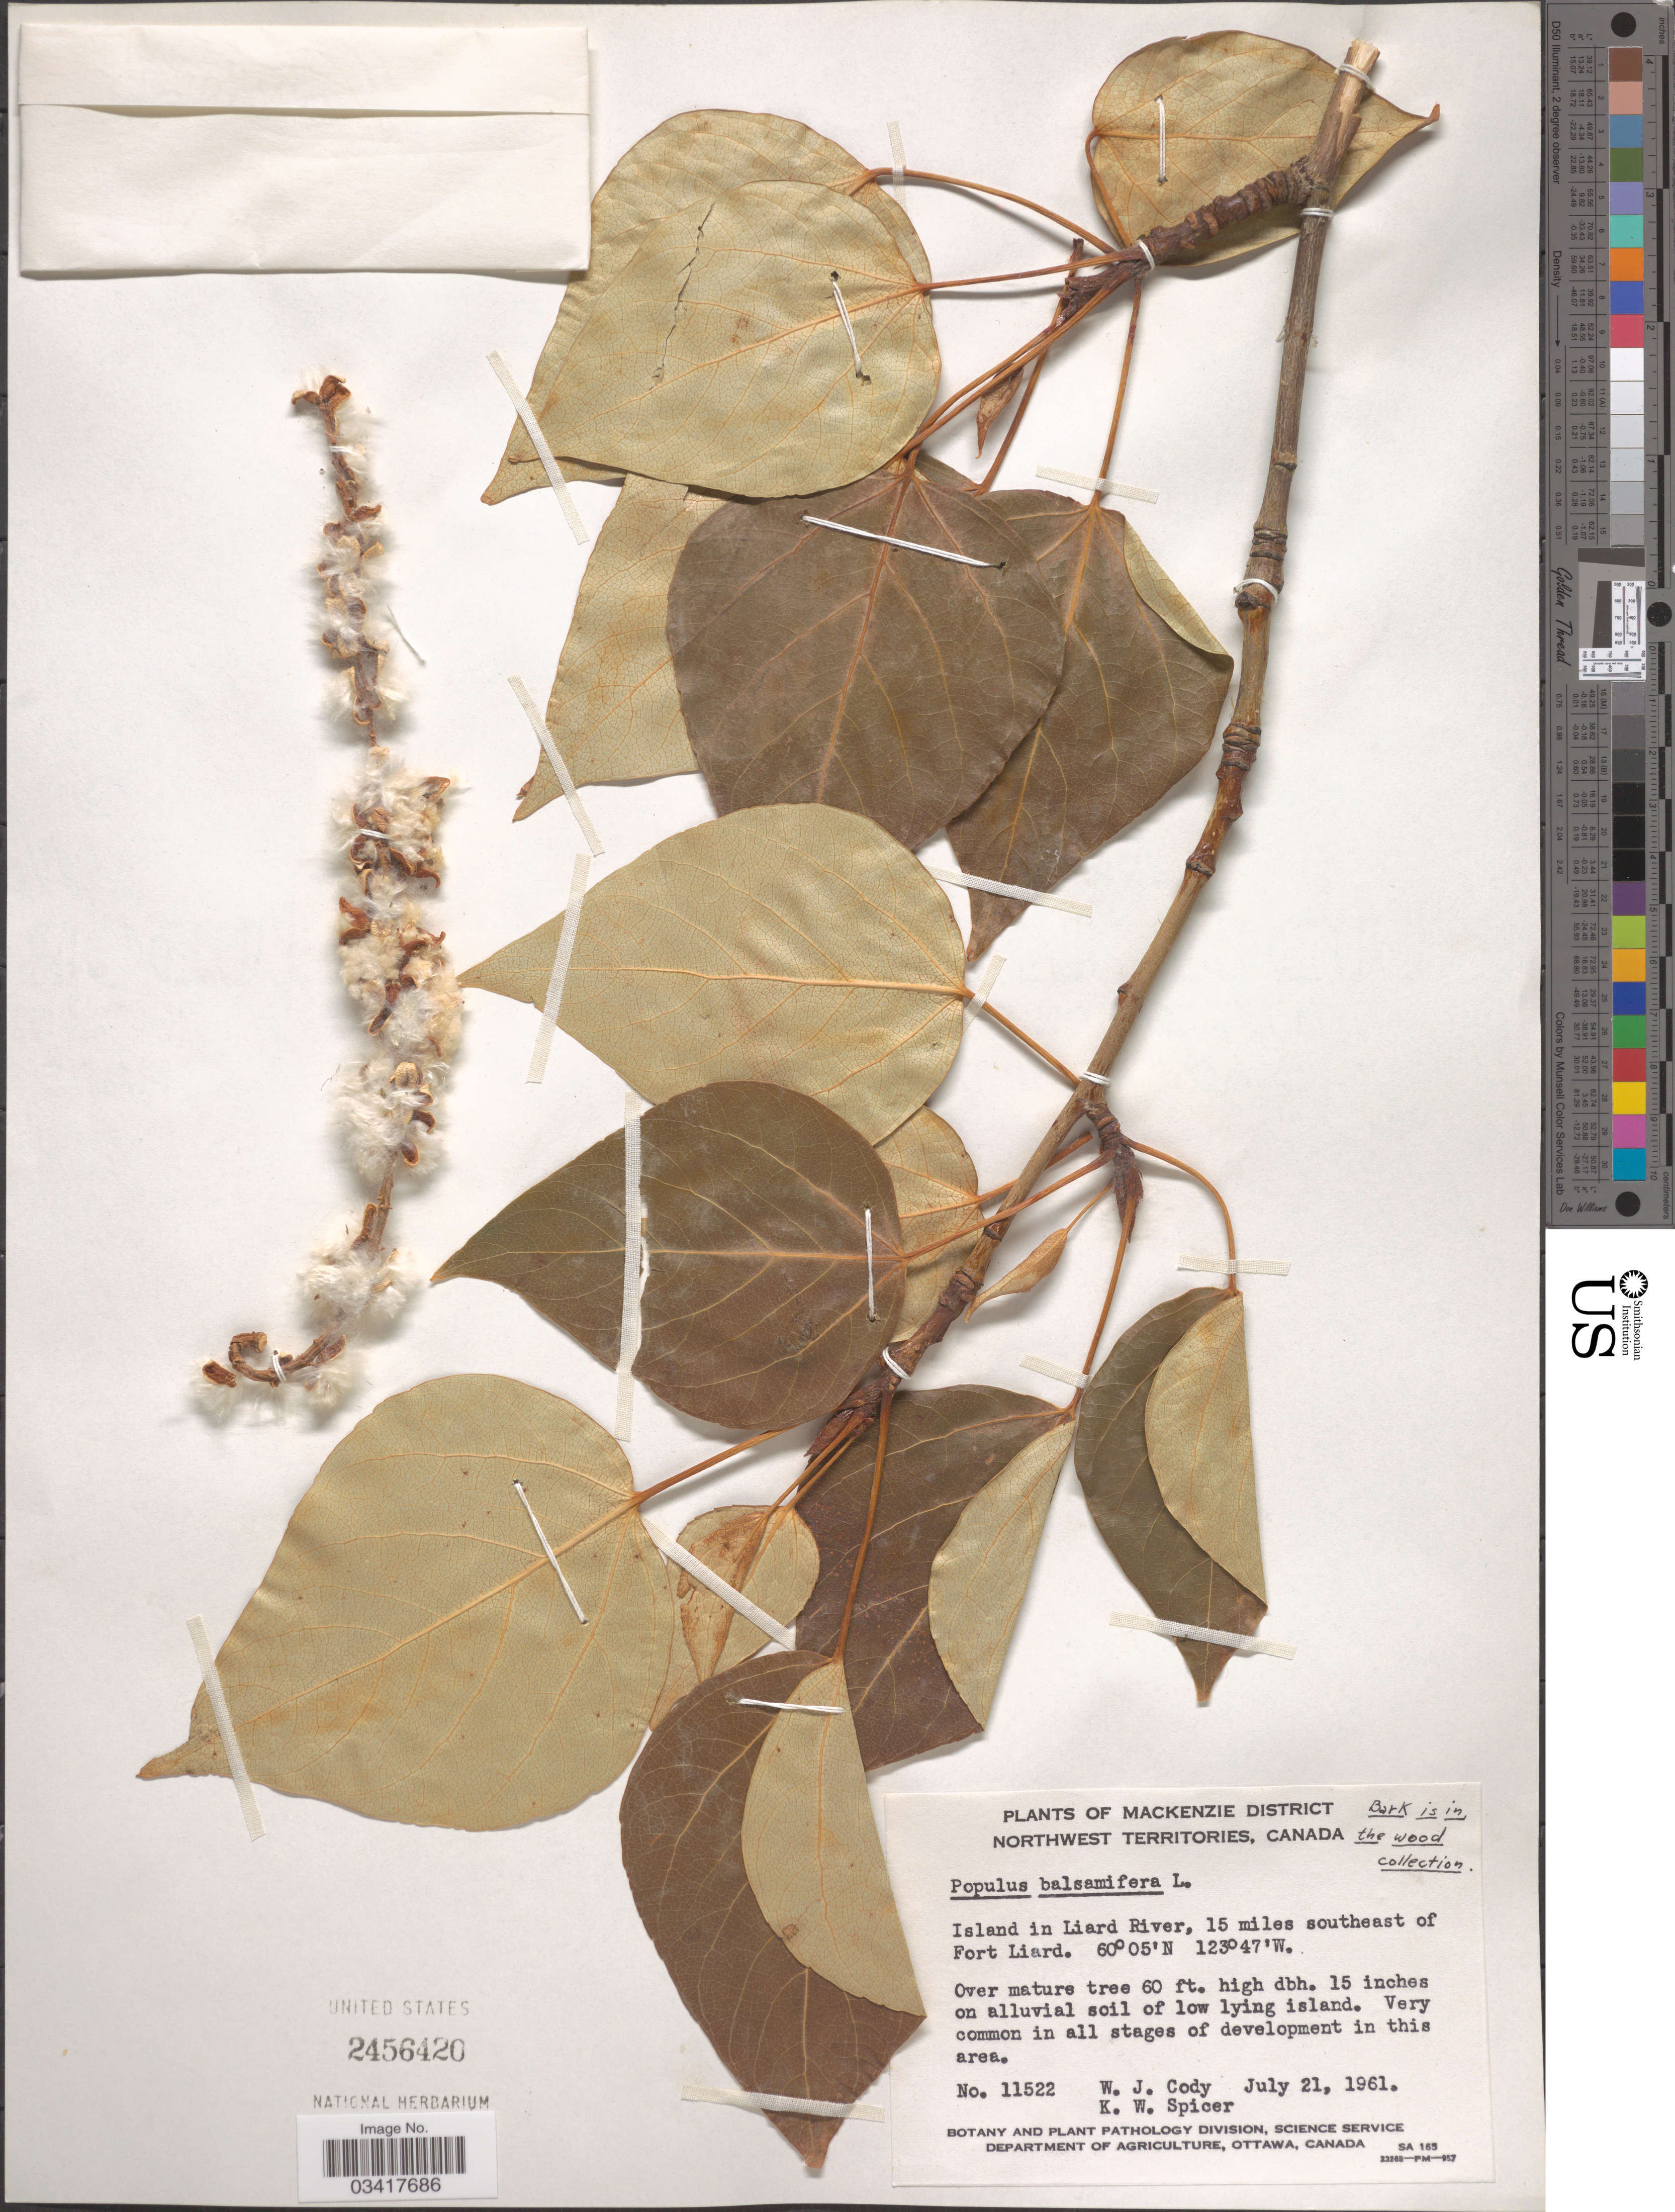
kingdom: Plantae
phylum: Tracheophyta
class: Magnoliopsida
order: Malpighiales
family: Salicaceae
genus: Populus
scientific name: Populus balsamifera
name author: L.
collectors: W. Cody & K. Spicer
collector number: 11522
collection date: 1961-07-21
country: Canada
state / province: Northwest Territories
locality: Mackenzie District. Island in Liard River, 15 miles southeast of Fort Liard.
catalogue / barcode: US 2456420